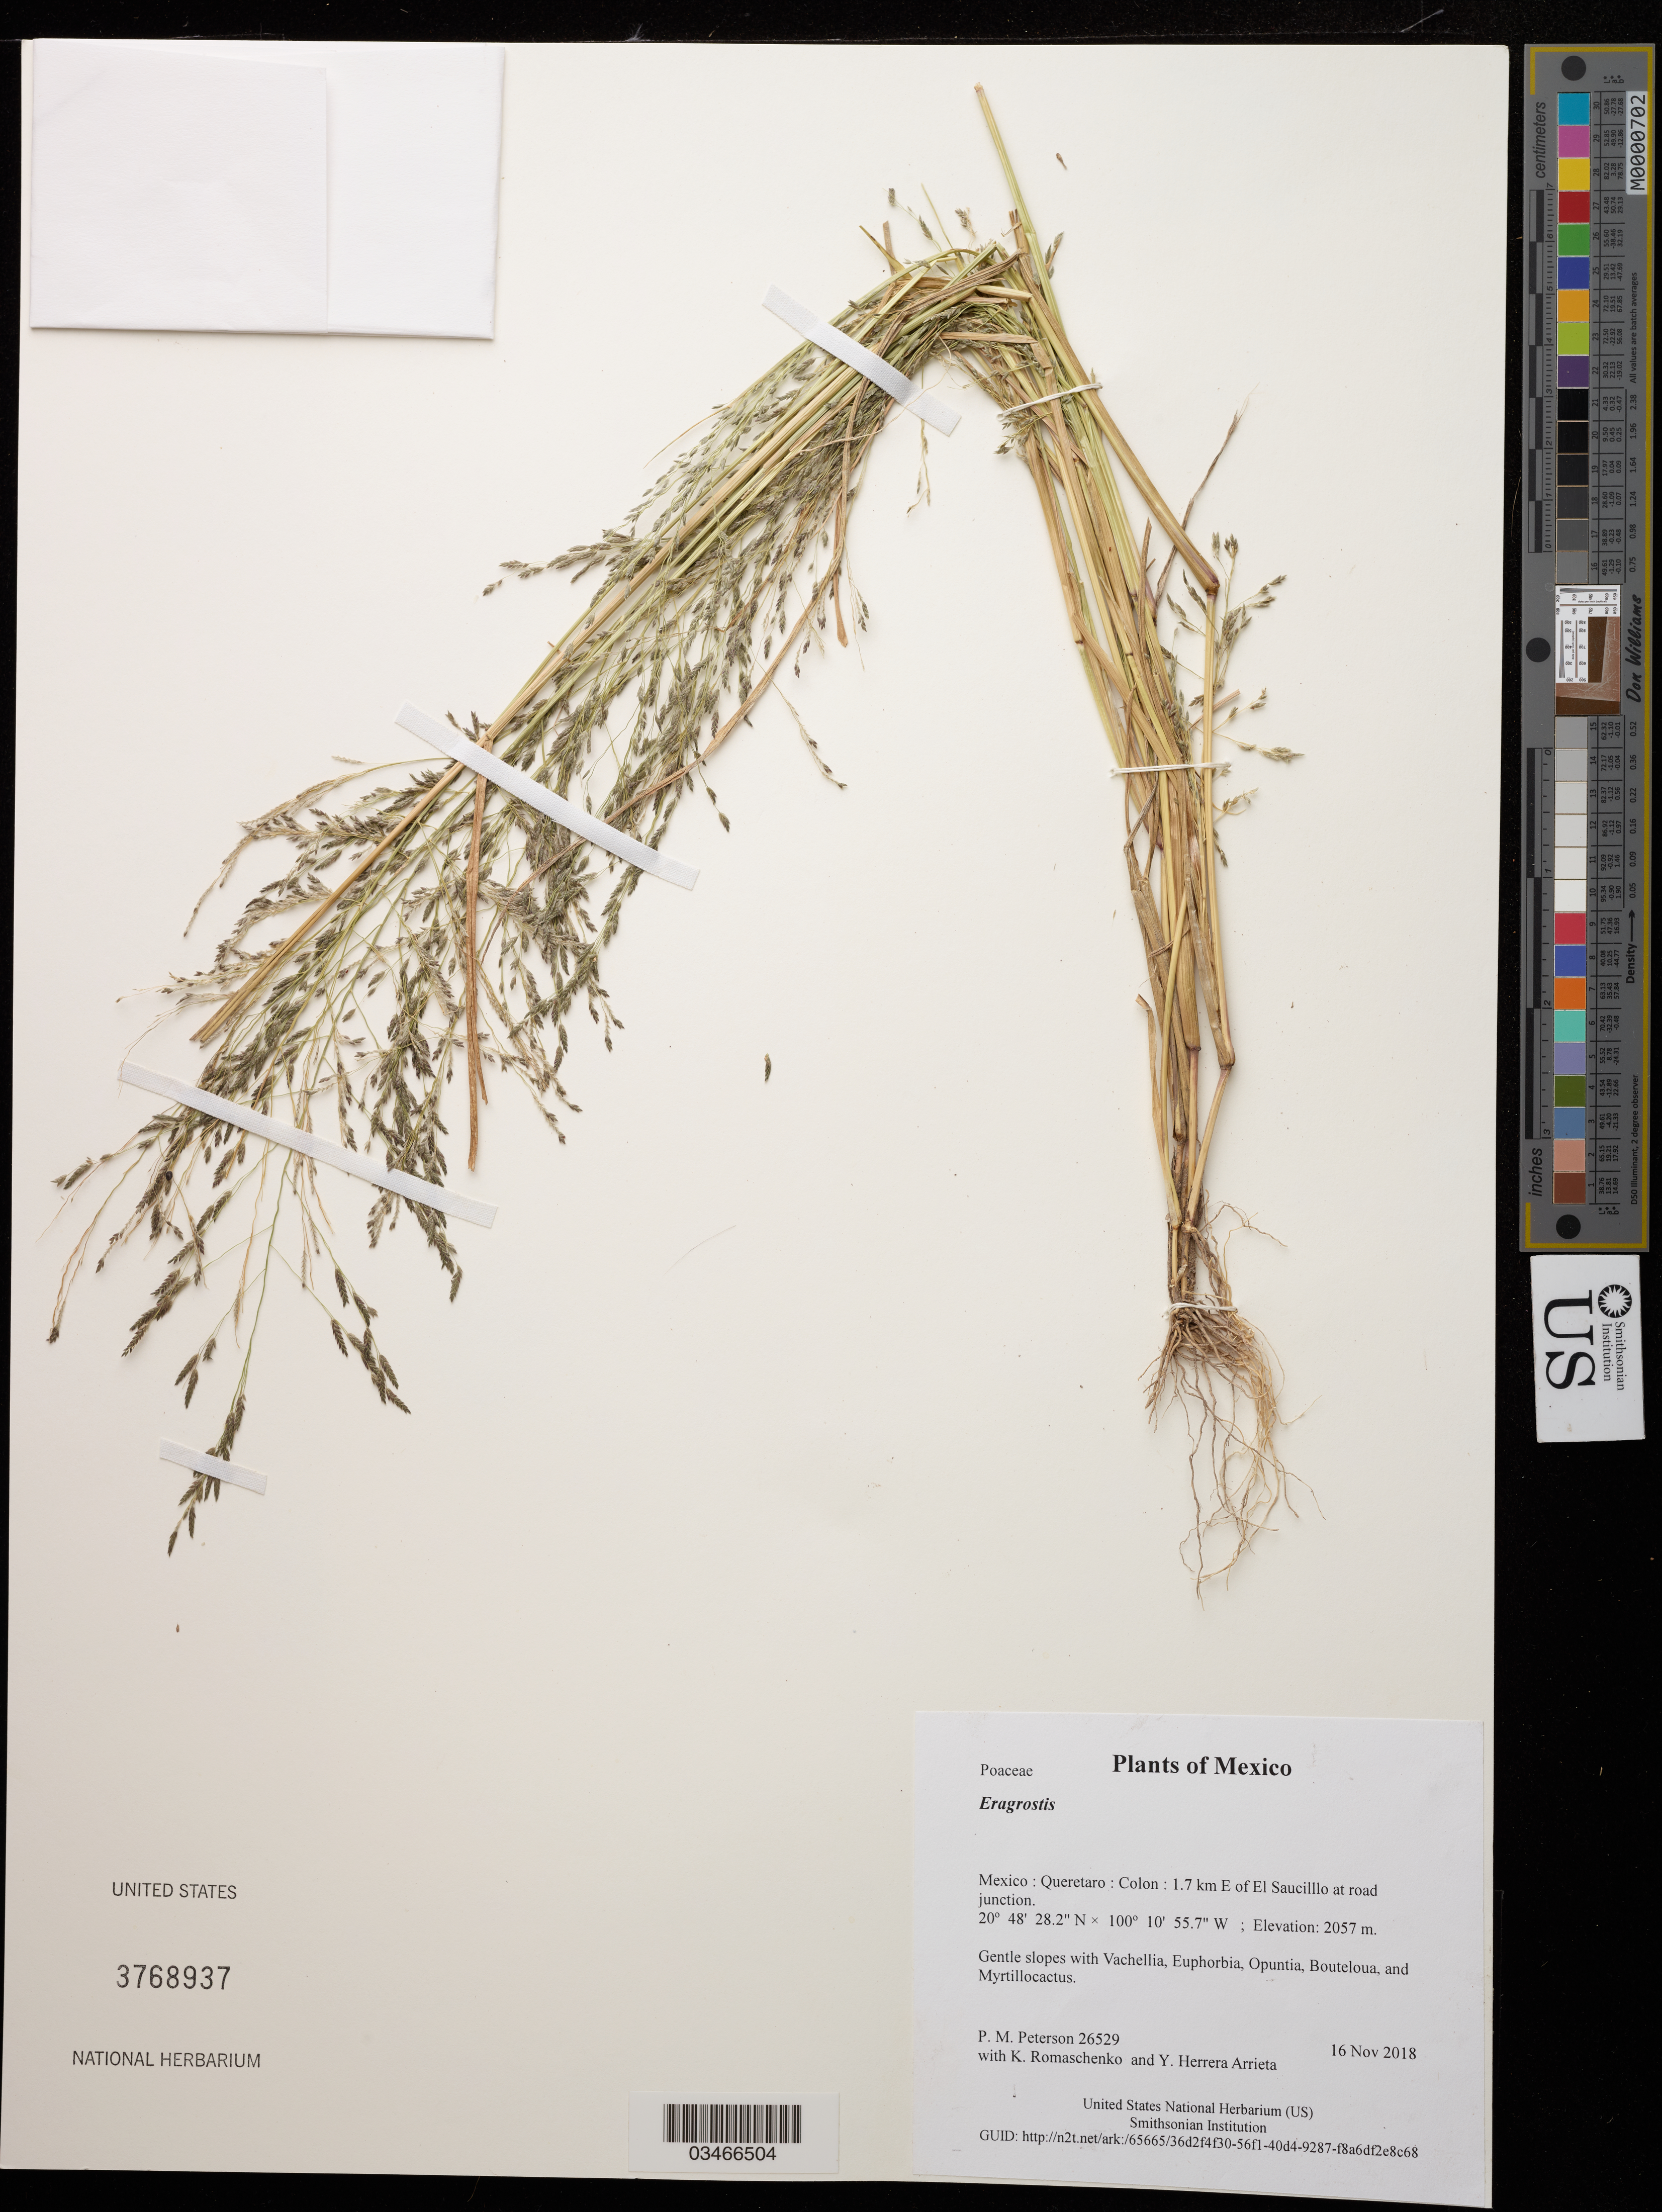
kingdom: Plantae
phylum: Tracheophyta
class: Liliopsida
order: Poales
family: Poaceae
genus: Eragrostis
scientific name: Eragrostis sp.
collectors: P. M. Peterson, K. Romaschenko & Y. Herrera Arrieta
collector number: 26529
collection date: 2018-11-16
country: Mexico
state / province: Queretaro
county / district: Colon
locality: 1.7 km E of El Saucilllo at road junction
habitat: Gentle slopes with Vachellia, Euphorbia, Opuntia, Bouteloua, and Myrtillocactus.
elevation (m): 2057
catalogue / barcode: US 3768937